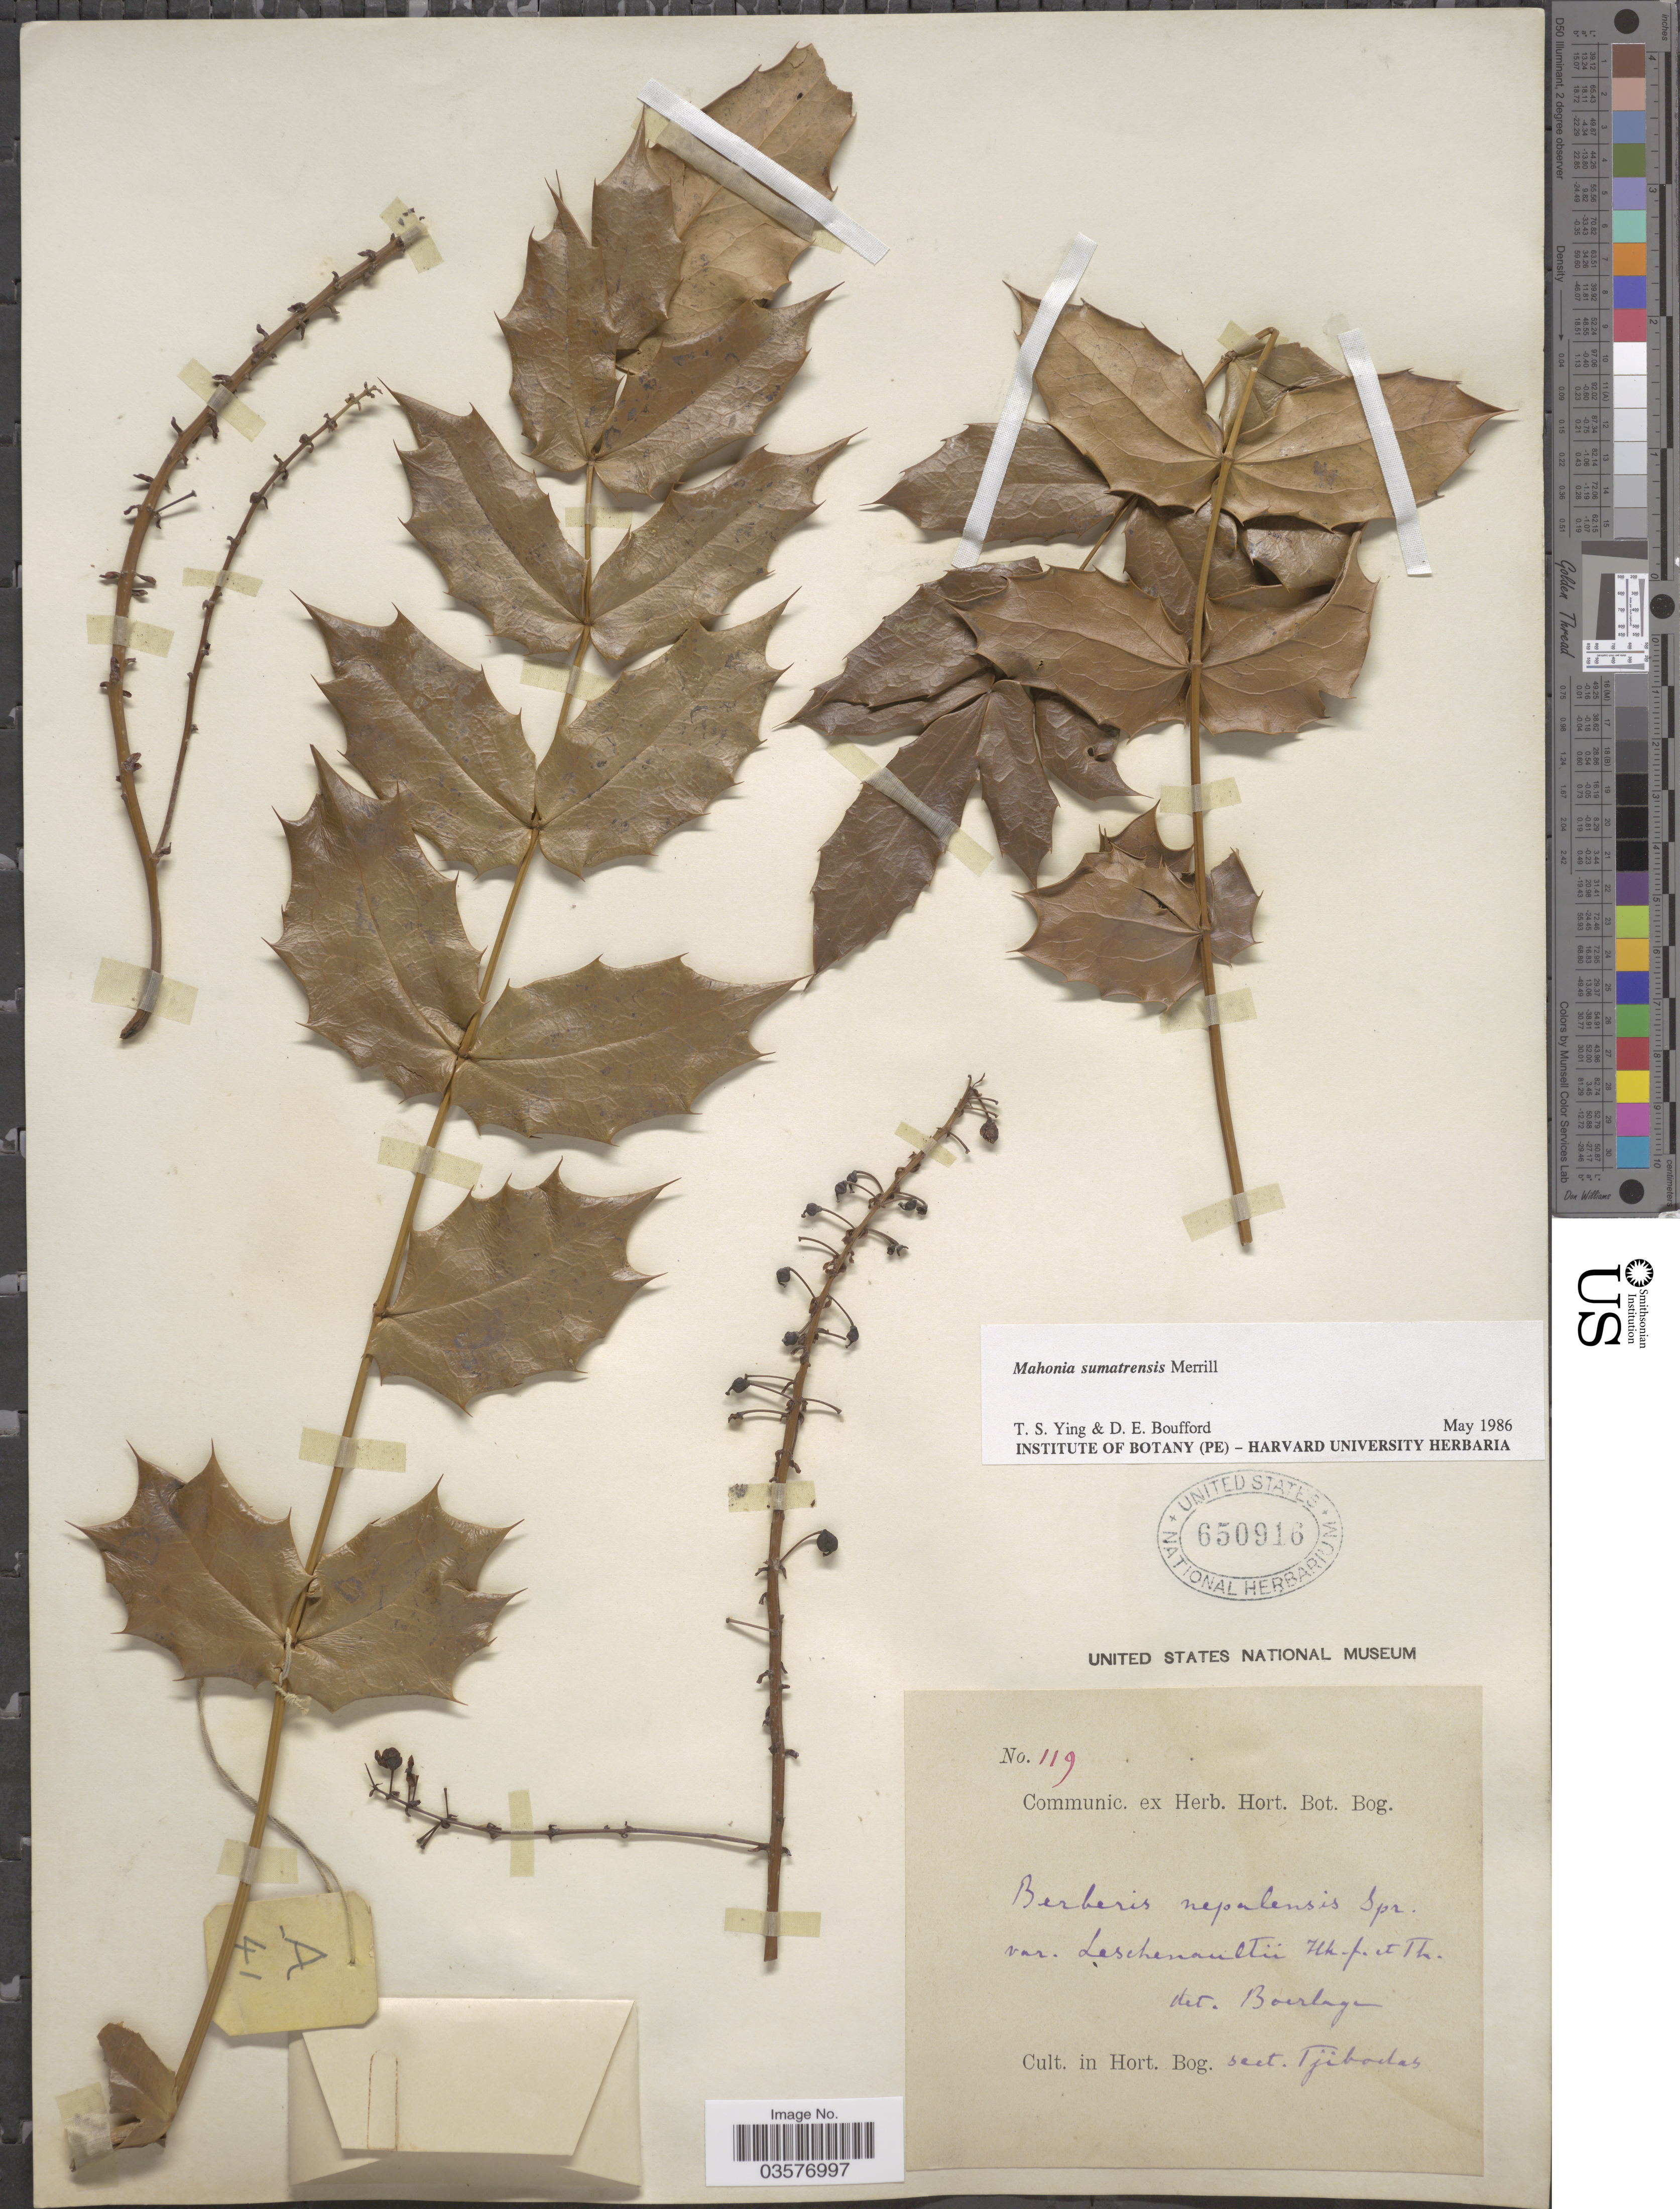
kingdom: Plantae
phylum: Tracheophyta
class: Magnoliopsida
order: Ranunculales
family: Berberidaceae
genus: Mahonia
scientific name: Mahonia sumatrensis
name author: Merr.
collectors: ex herb. Hort. Bot. Bog.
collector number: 119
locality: Hort. Bog. Sect. Tjibodas.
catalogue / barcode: US 650916